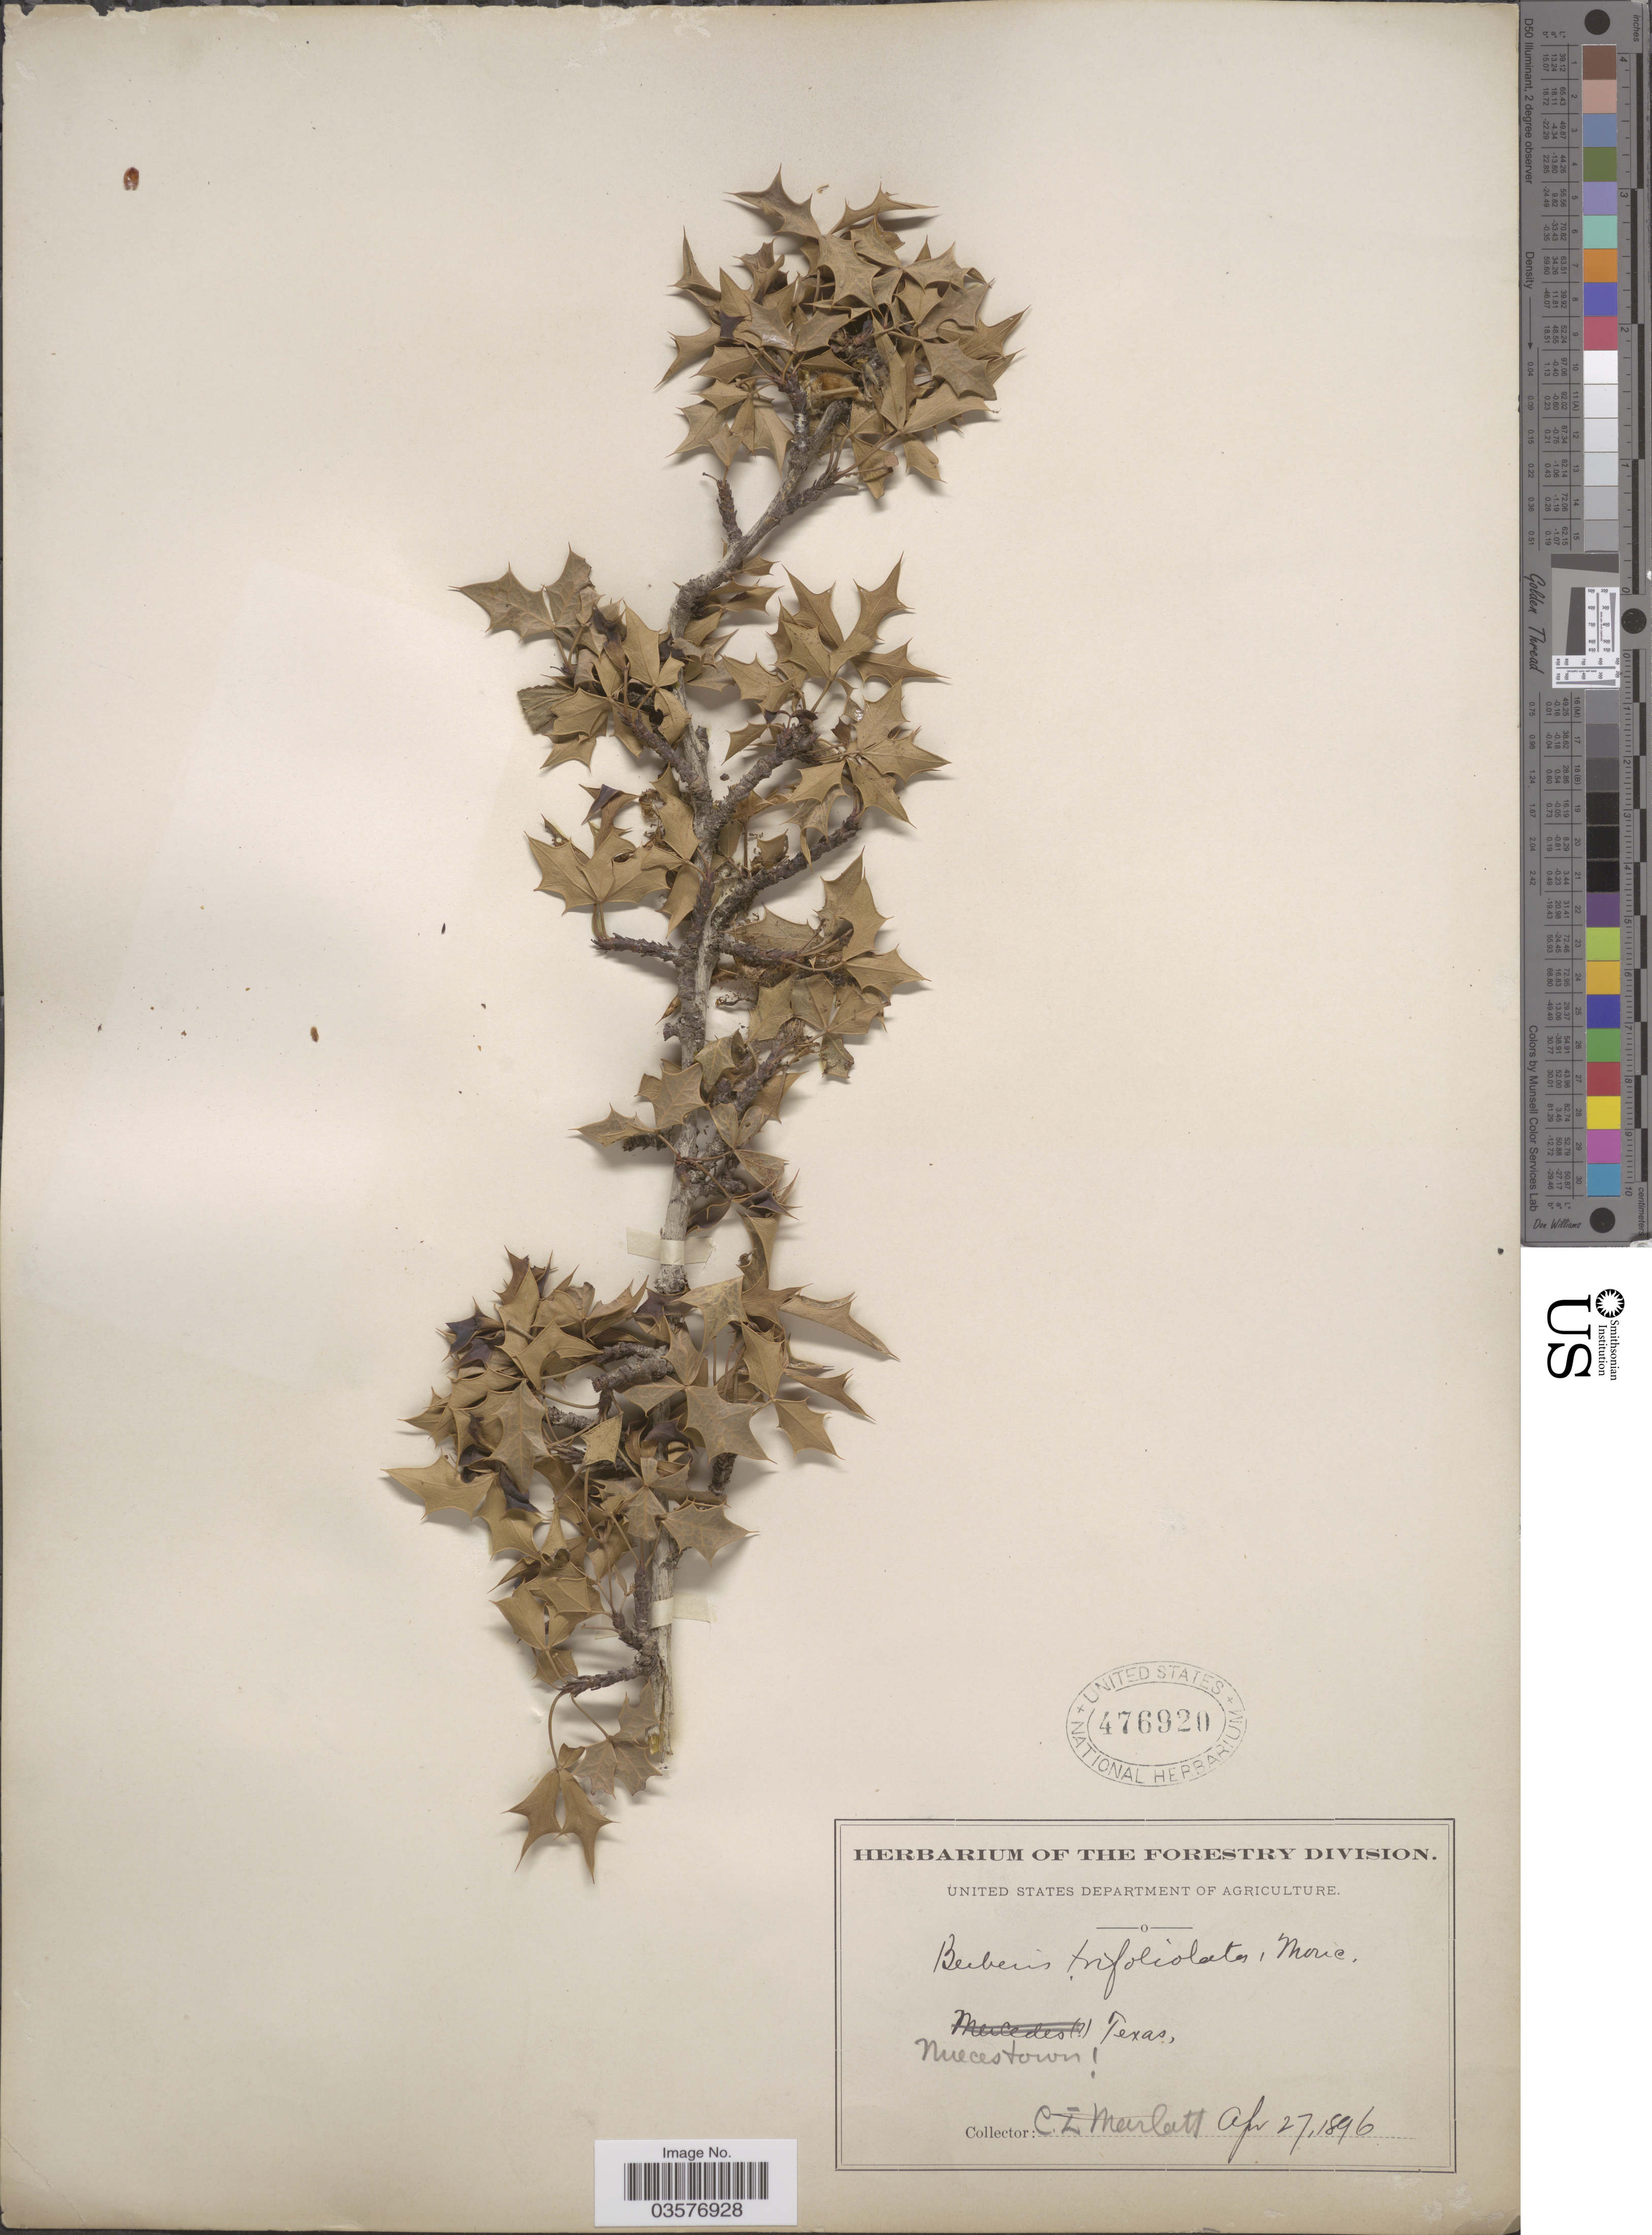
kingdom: Plantae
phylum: Tracheophyta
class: Magnoliopsida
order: Ranunculales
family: Berberidaceae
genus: Mahonia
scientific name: Mahonia trifoliolata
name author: (Monic.) Fedde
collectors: C. Marlatt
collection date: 1896-04-27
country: United States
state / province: Texas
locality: Nuecestown.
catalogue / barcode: US 476920